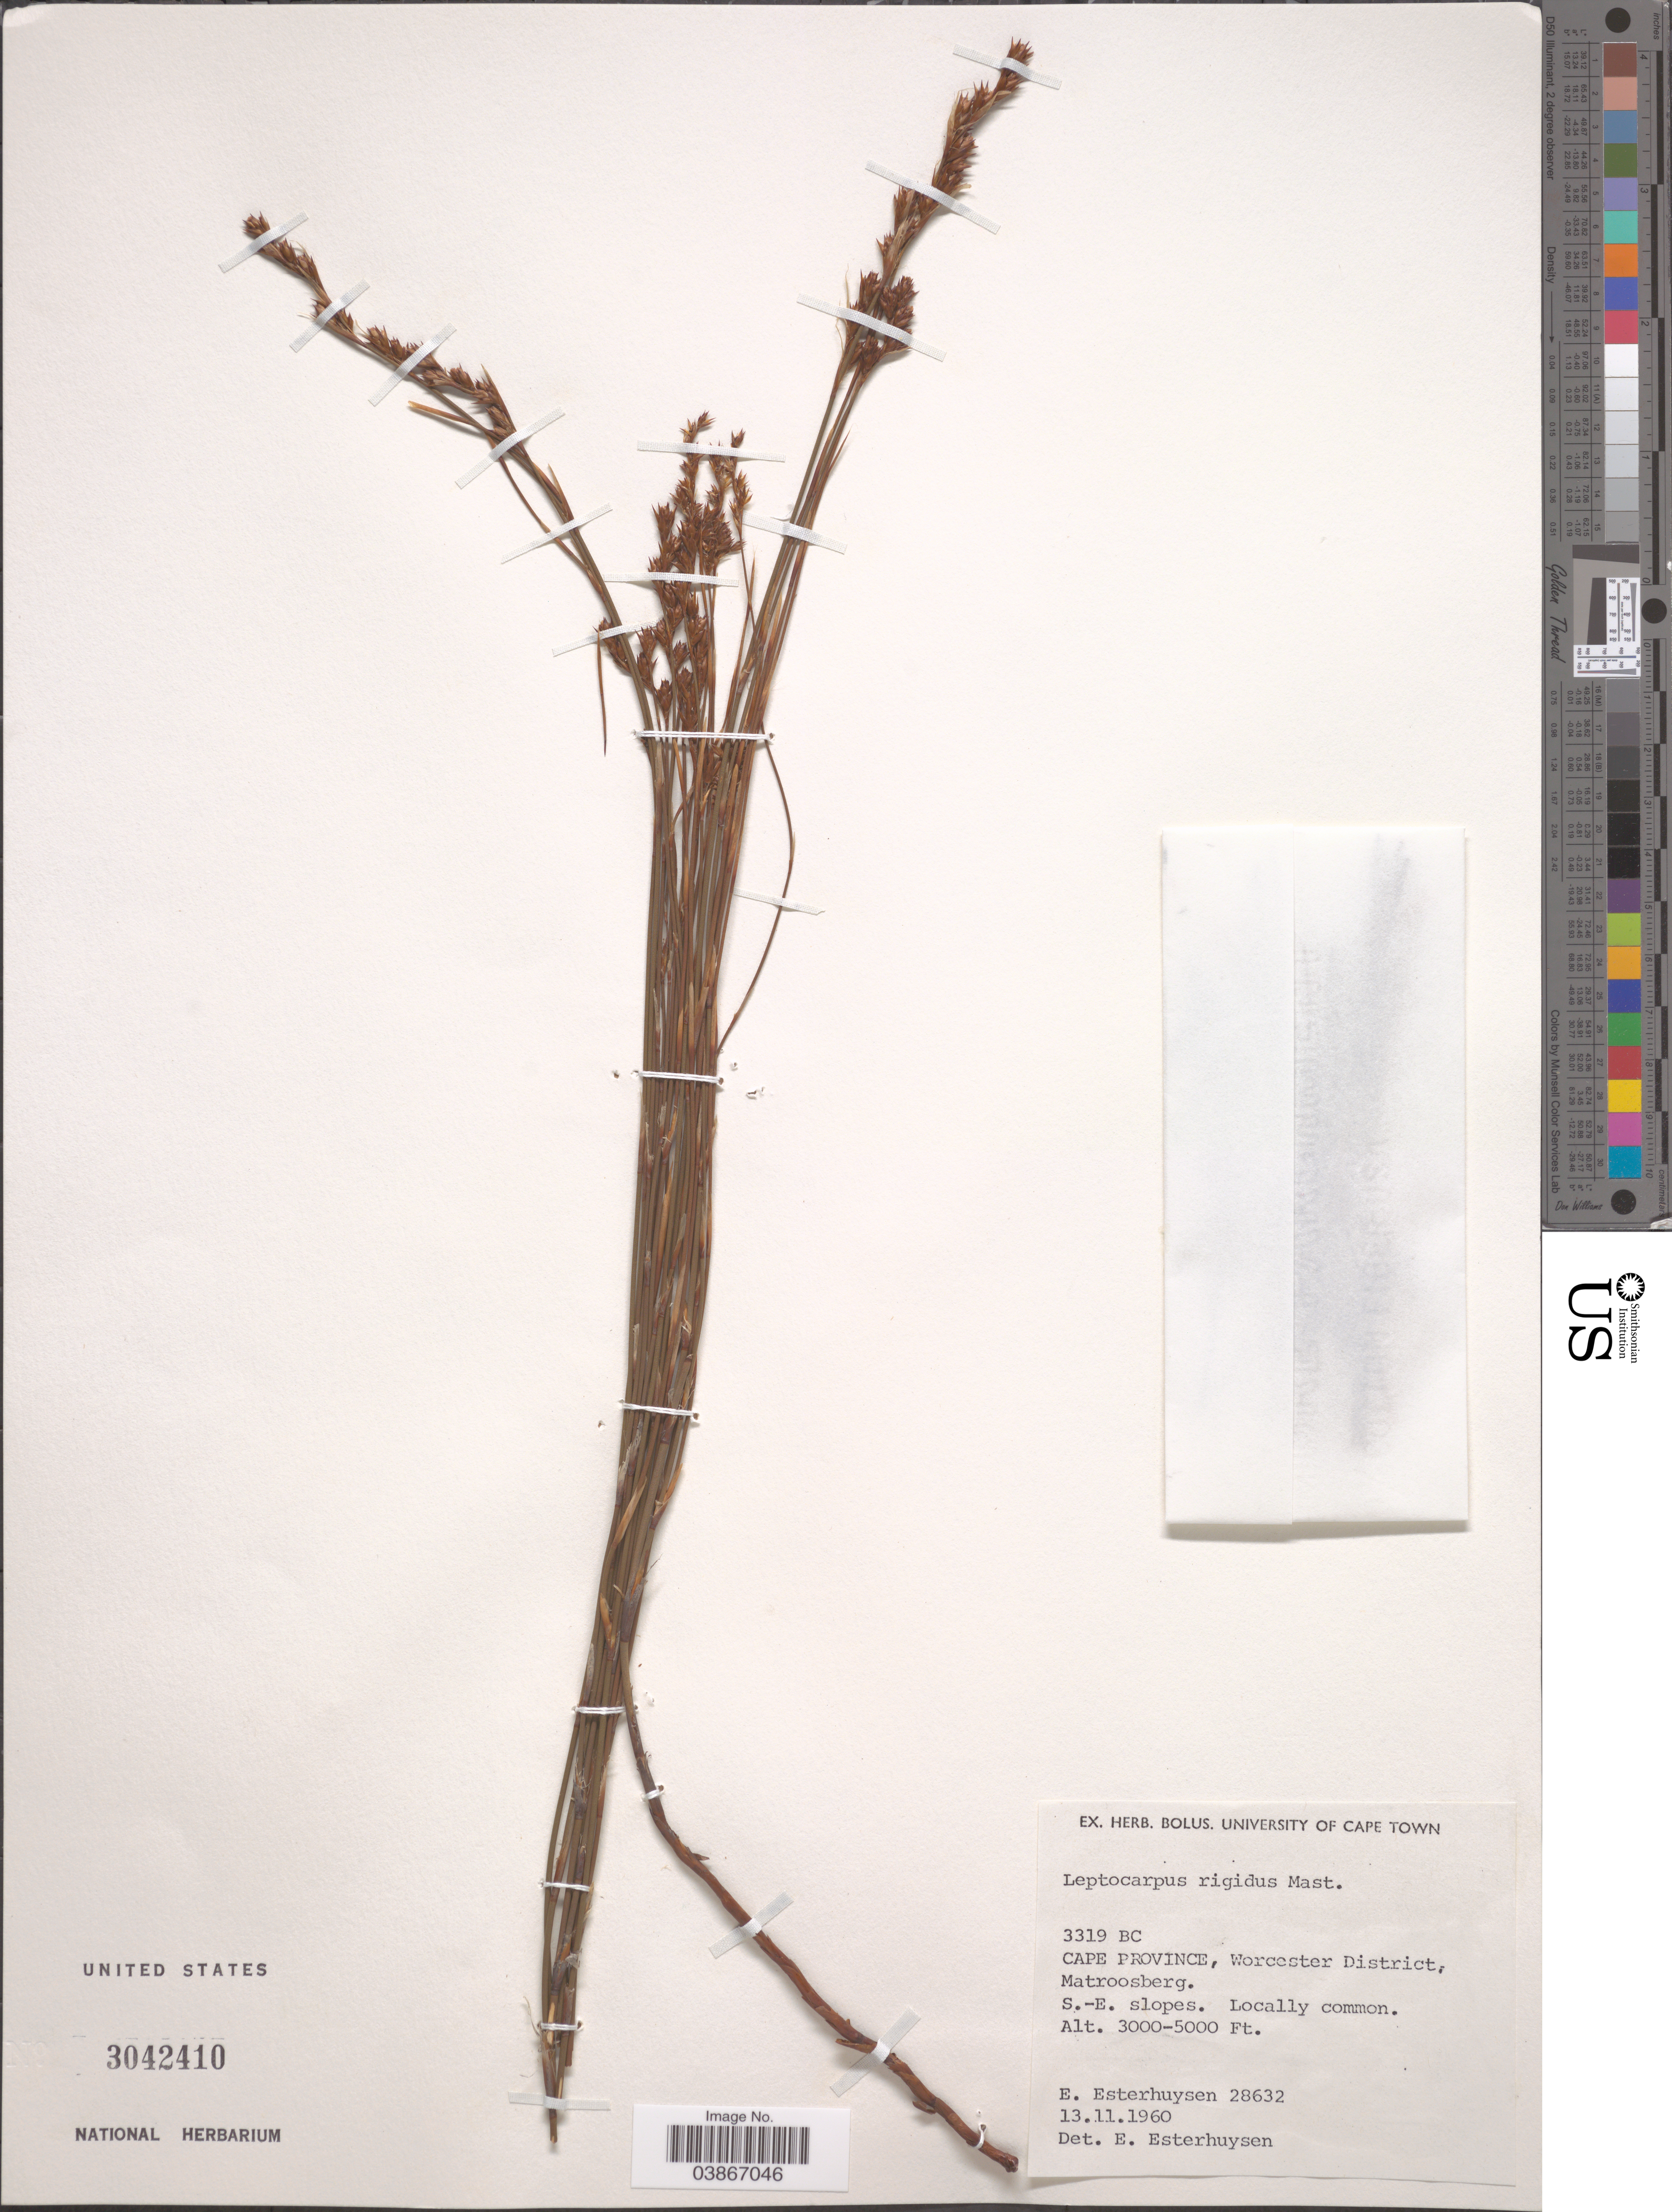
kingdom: Plantae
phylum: Tracheophyta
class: Liliopsida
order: Poales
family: Restionaceae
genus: Leptocarpus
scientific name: Leptocarpus rigidus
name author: Mast.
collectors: E. E. Esterhuysen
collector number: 28632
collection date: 1960-11-13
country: South Africa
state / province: Western Cape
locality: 3319 BC. Worcester District, Matroosberg. S.-E. slopes.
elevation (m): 914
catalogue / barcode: US 3042410